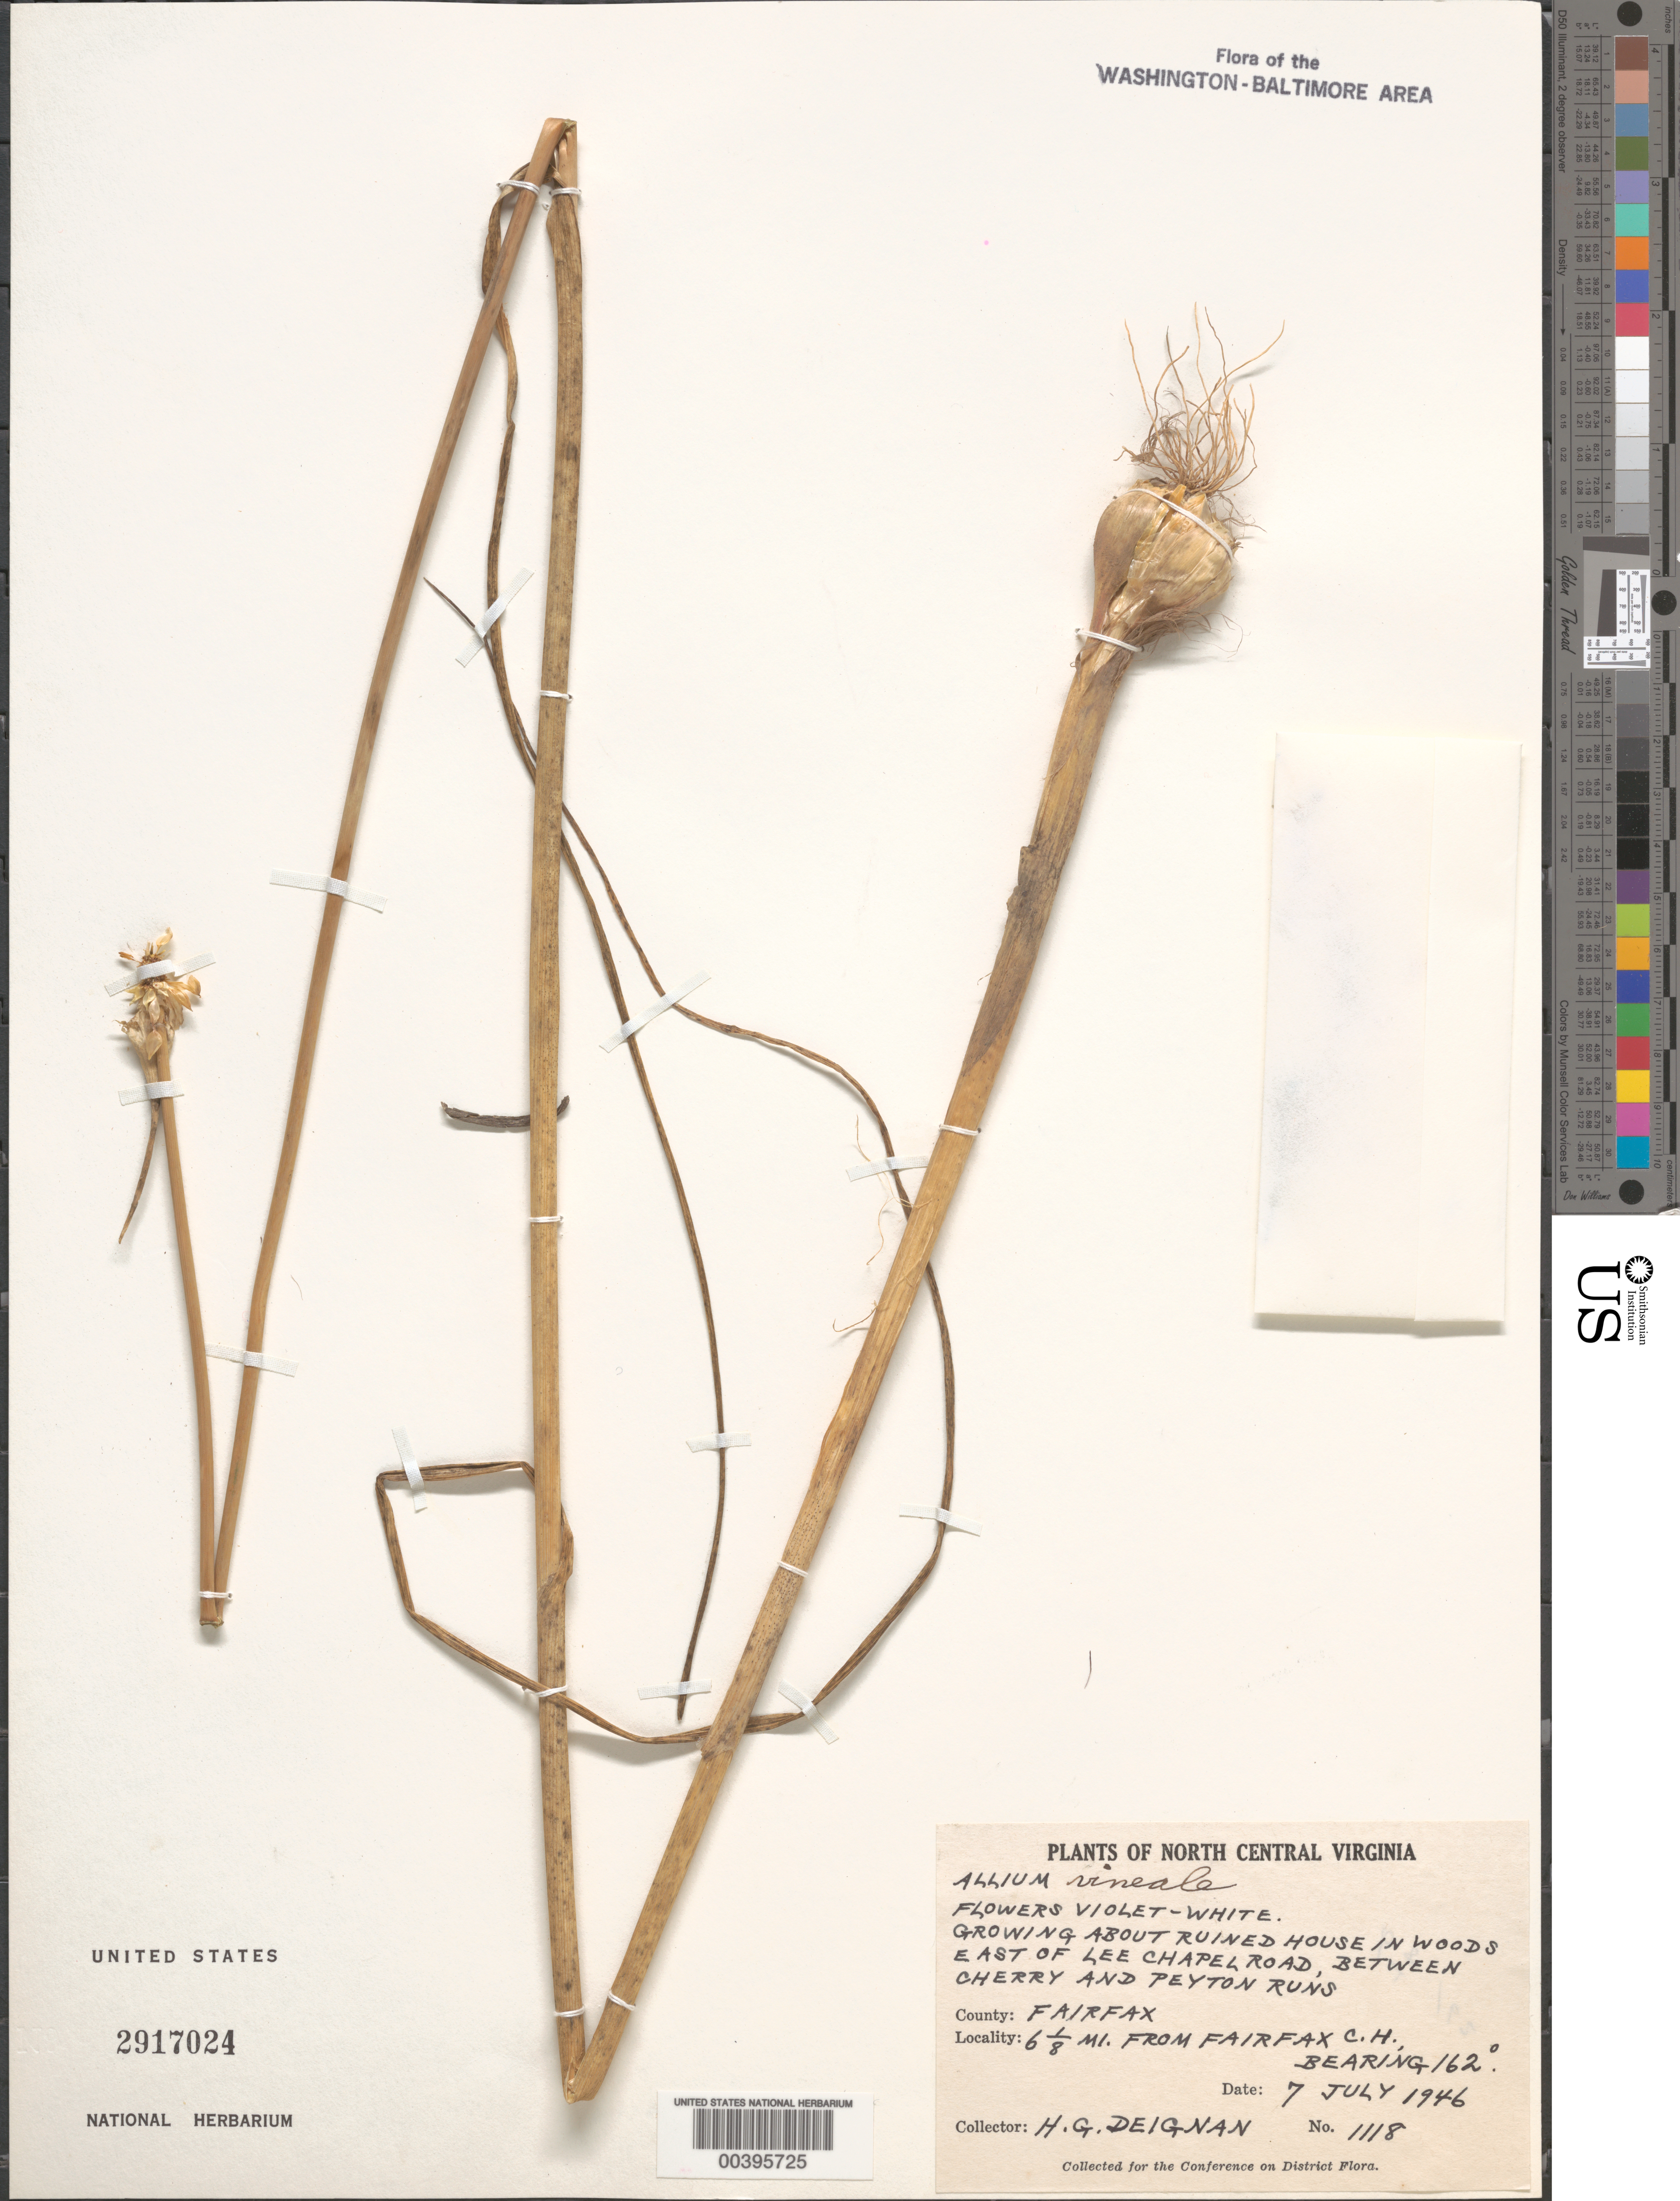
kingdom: Plantae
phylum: Tracheophyta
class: Liliopsida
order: Asparagales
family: Amaryllidaceae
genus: Allium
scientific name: Allium vineale f. compactum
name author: (Thuill.) Aschers.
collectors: H. Deignan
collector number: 1118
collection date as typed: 07 Jul 1946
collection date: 1946-07-07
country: United States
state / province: Virginia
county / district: Fairfax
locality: East of Lee Chapel Road between Cherry and Peyton Runs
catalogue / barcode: US 2917024